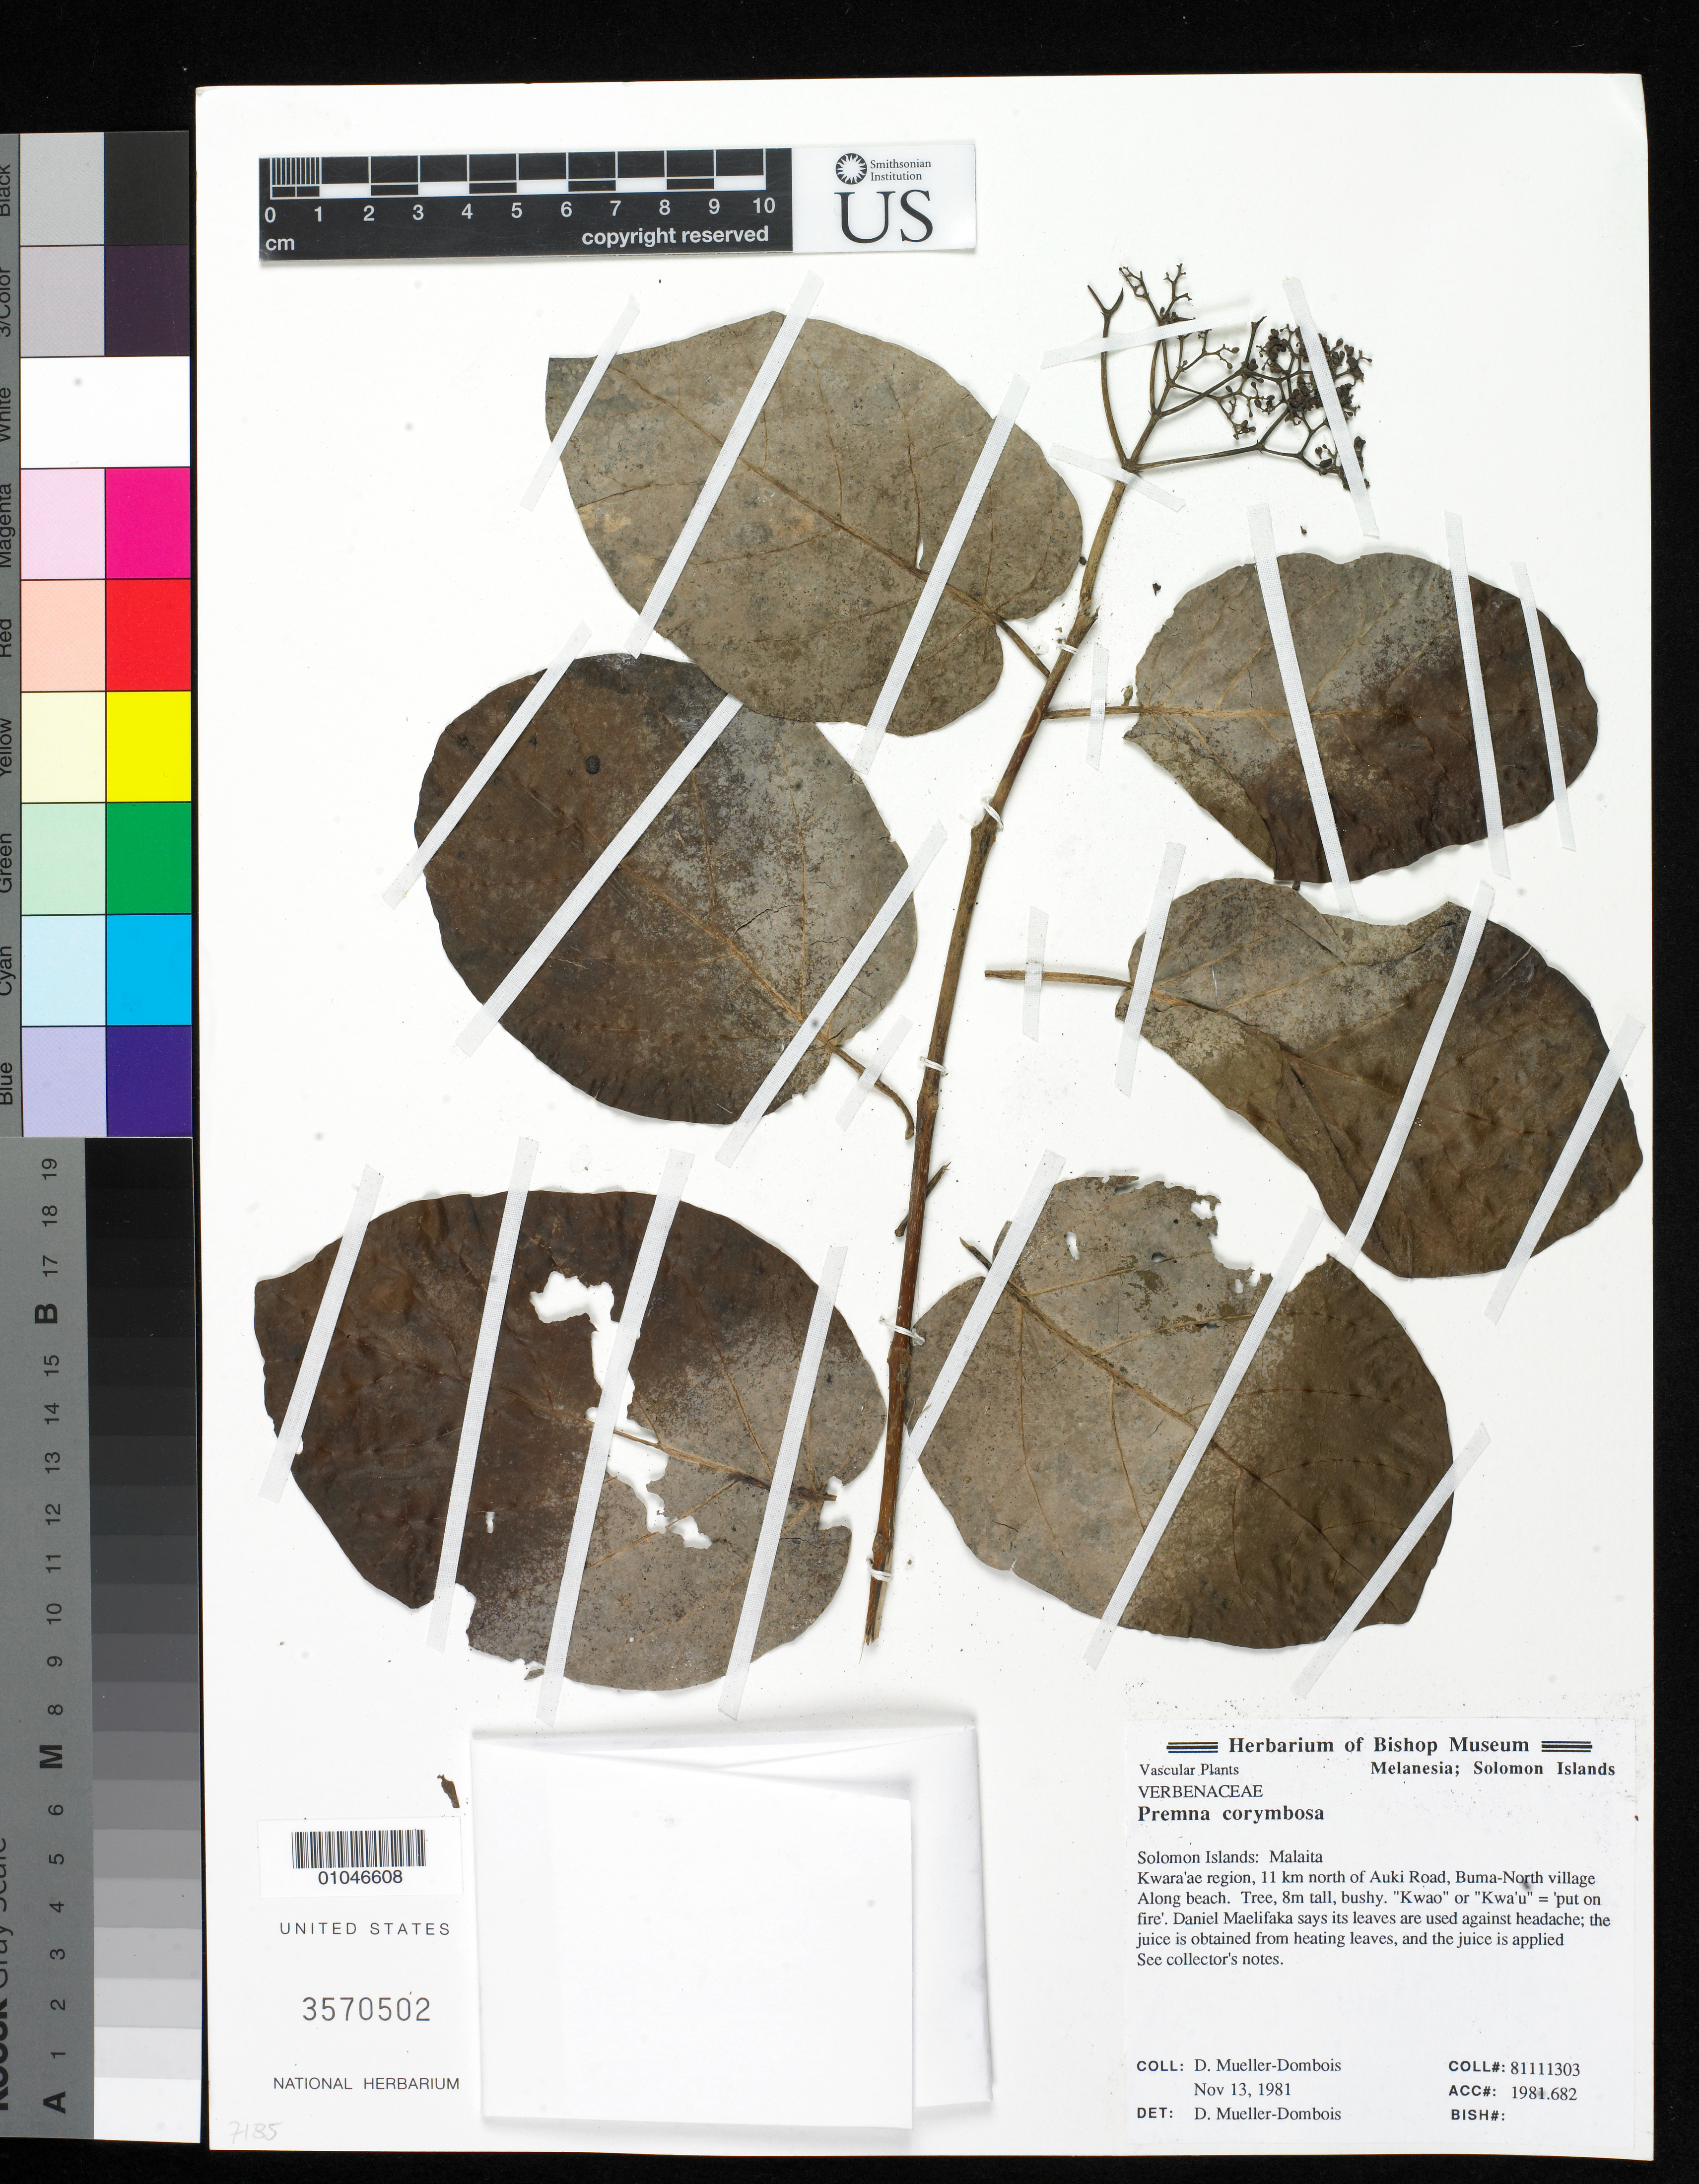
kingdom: Plantae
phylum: Tracheophyta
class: Magnoliopsida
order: Lamiales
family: Lamiaceae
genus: Premna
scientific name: Premna serratifolia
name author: L.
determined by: Strong, Mark T., (BOT), Smithsonian Institution - National Museum of Natural History (UNITED STATES)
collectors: D. Mueller-Dombois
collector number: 81111303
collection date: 1981-11-13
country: Solomon Islands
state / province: Malaita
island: Malaita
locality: Kwara'ae region, 11 km north of Auki Road, Buma-North village. Malaita, Solomon Islands, Melanesia. Along beach.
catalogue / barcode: US 3570502